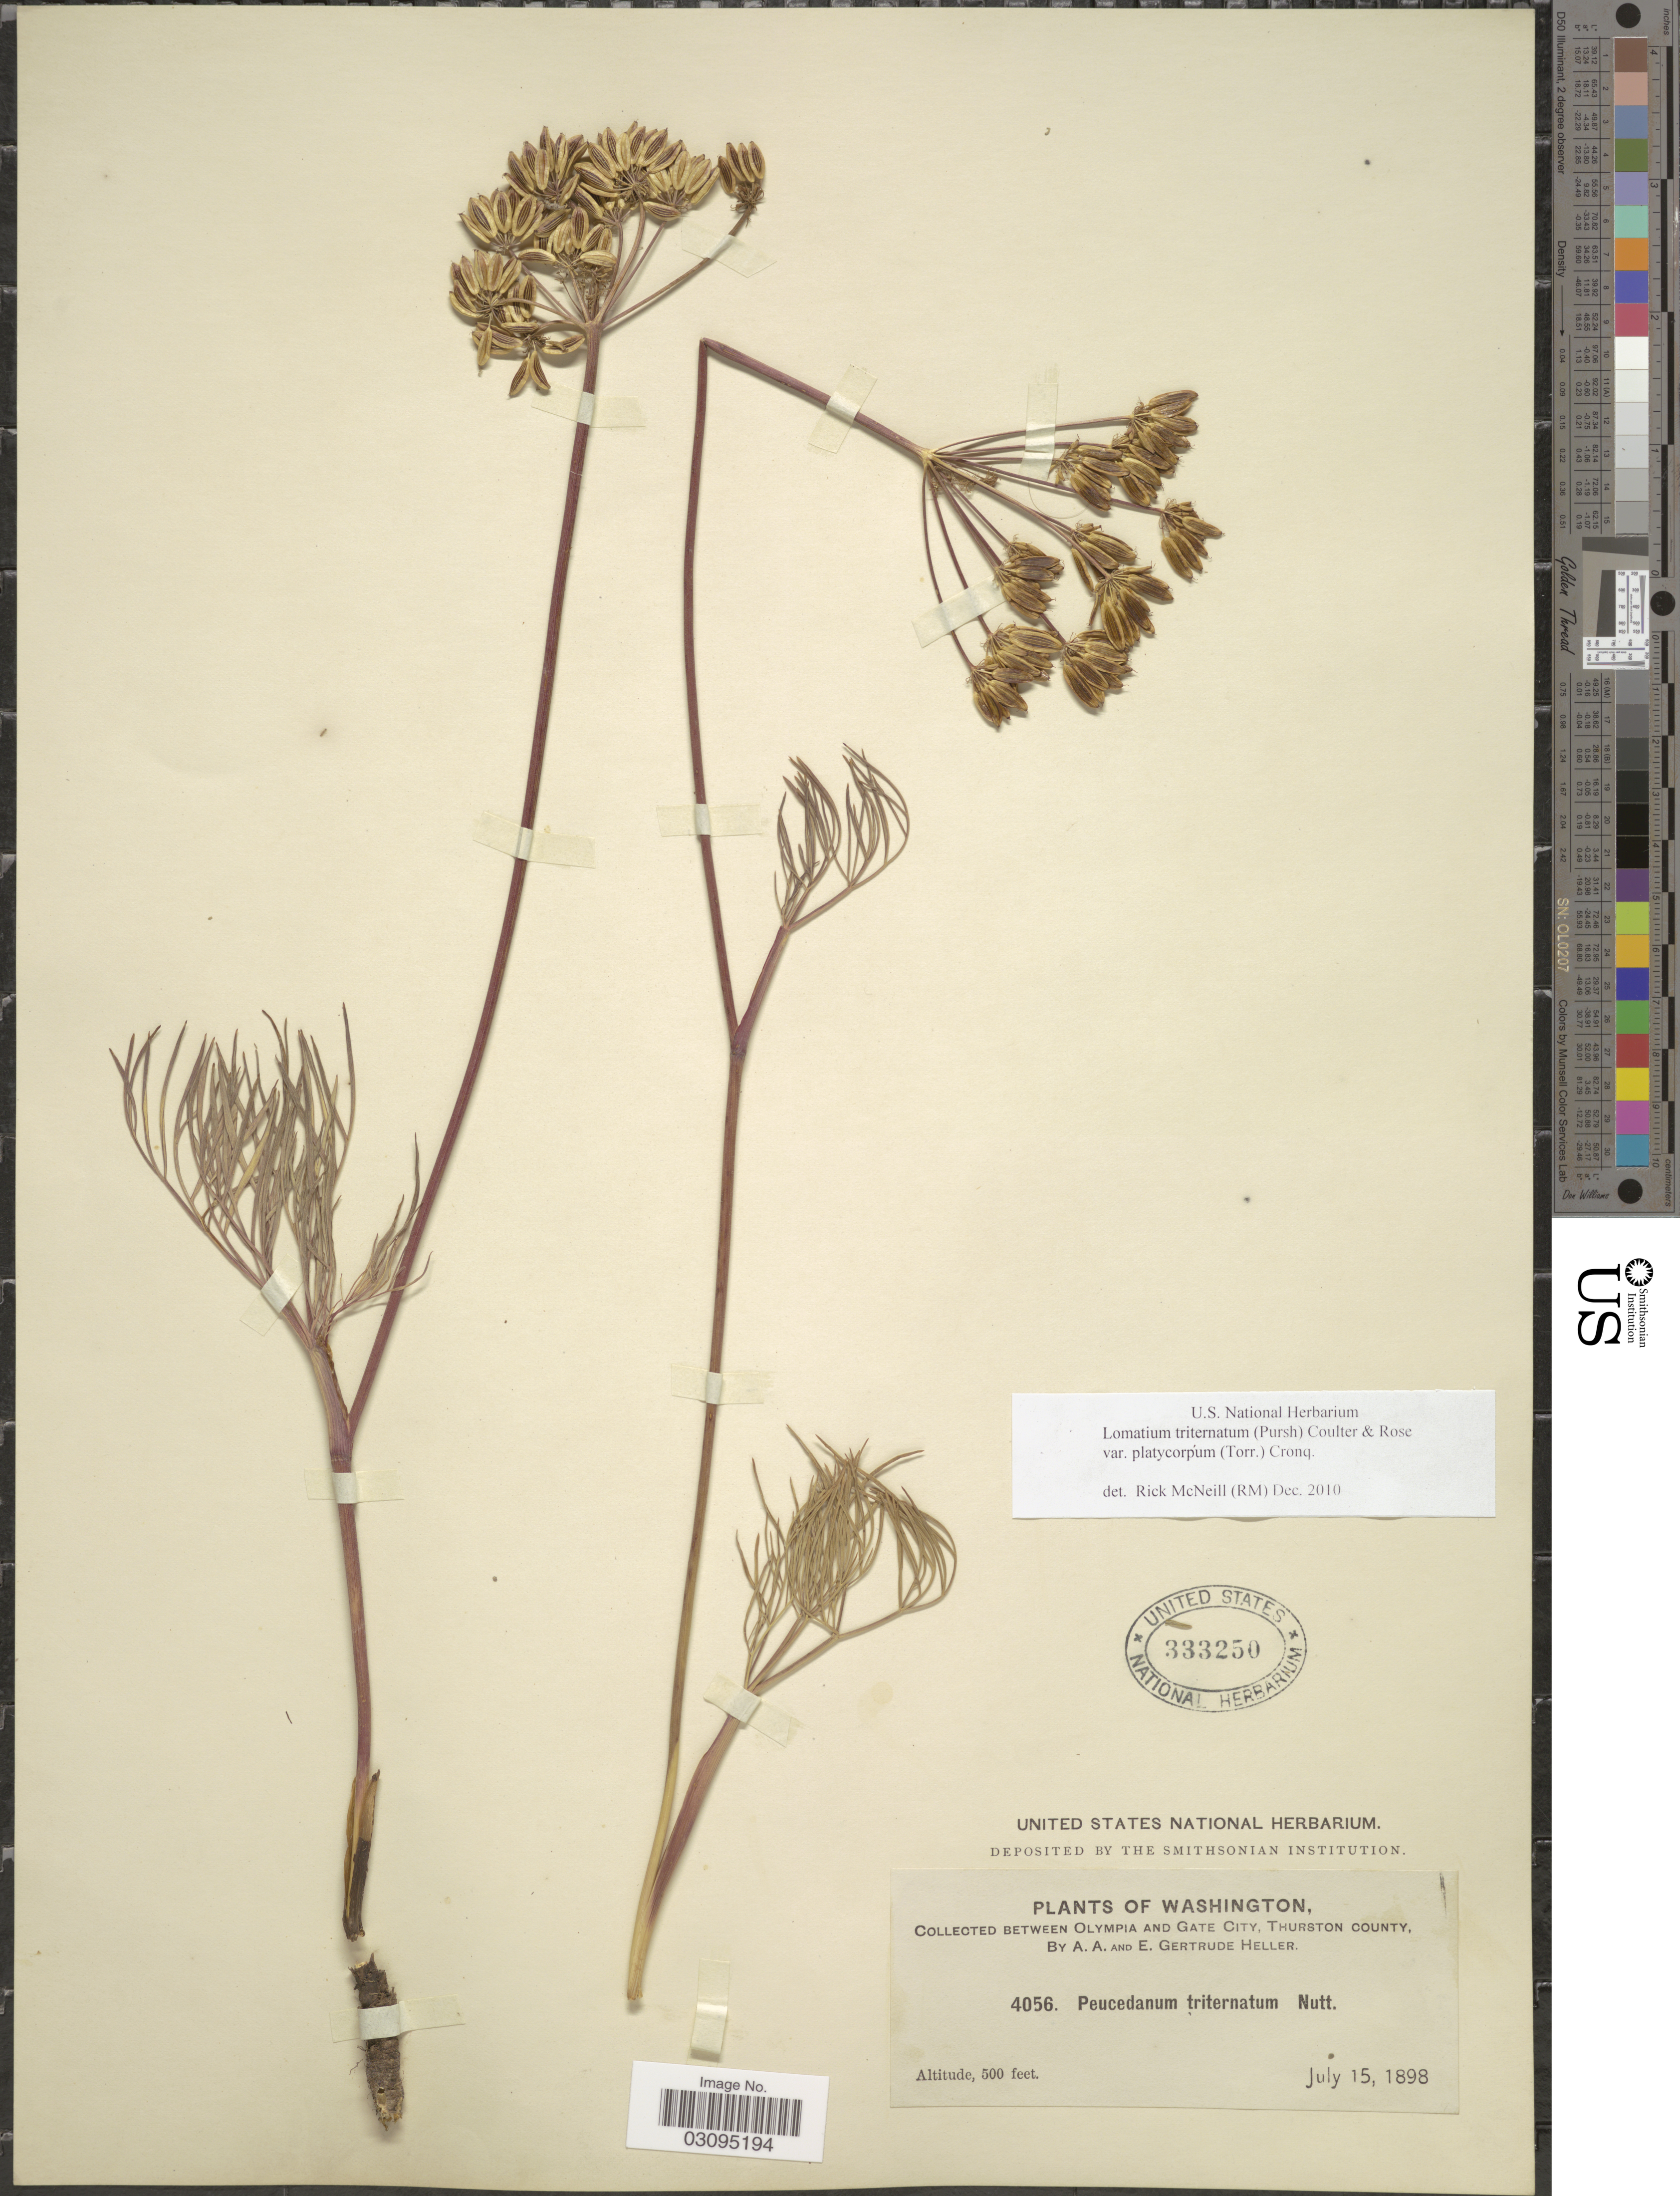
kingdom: Plantae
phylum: Tracheophyta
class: Magnoliopsida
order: Apiales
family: Apiaceae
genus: Lomatium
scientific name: Lomatium triternatum var. platycarpum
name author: (Torr.) B. Boivin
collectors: A. A. Heller & E. G. Heller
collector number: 4056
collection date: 1898-07-15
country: United States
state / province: Washington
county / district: Thurston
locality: Between Olympia and Gate City, Thurston County.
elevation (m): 152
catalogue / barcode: US 333250